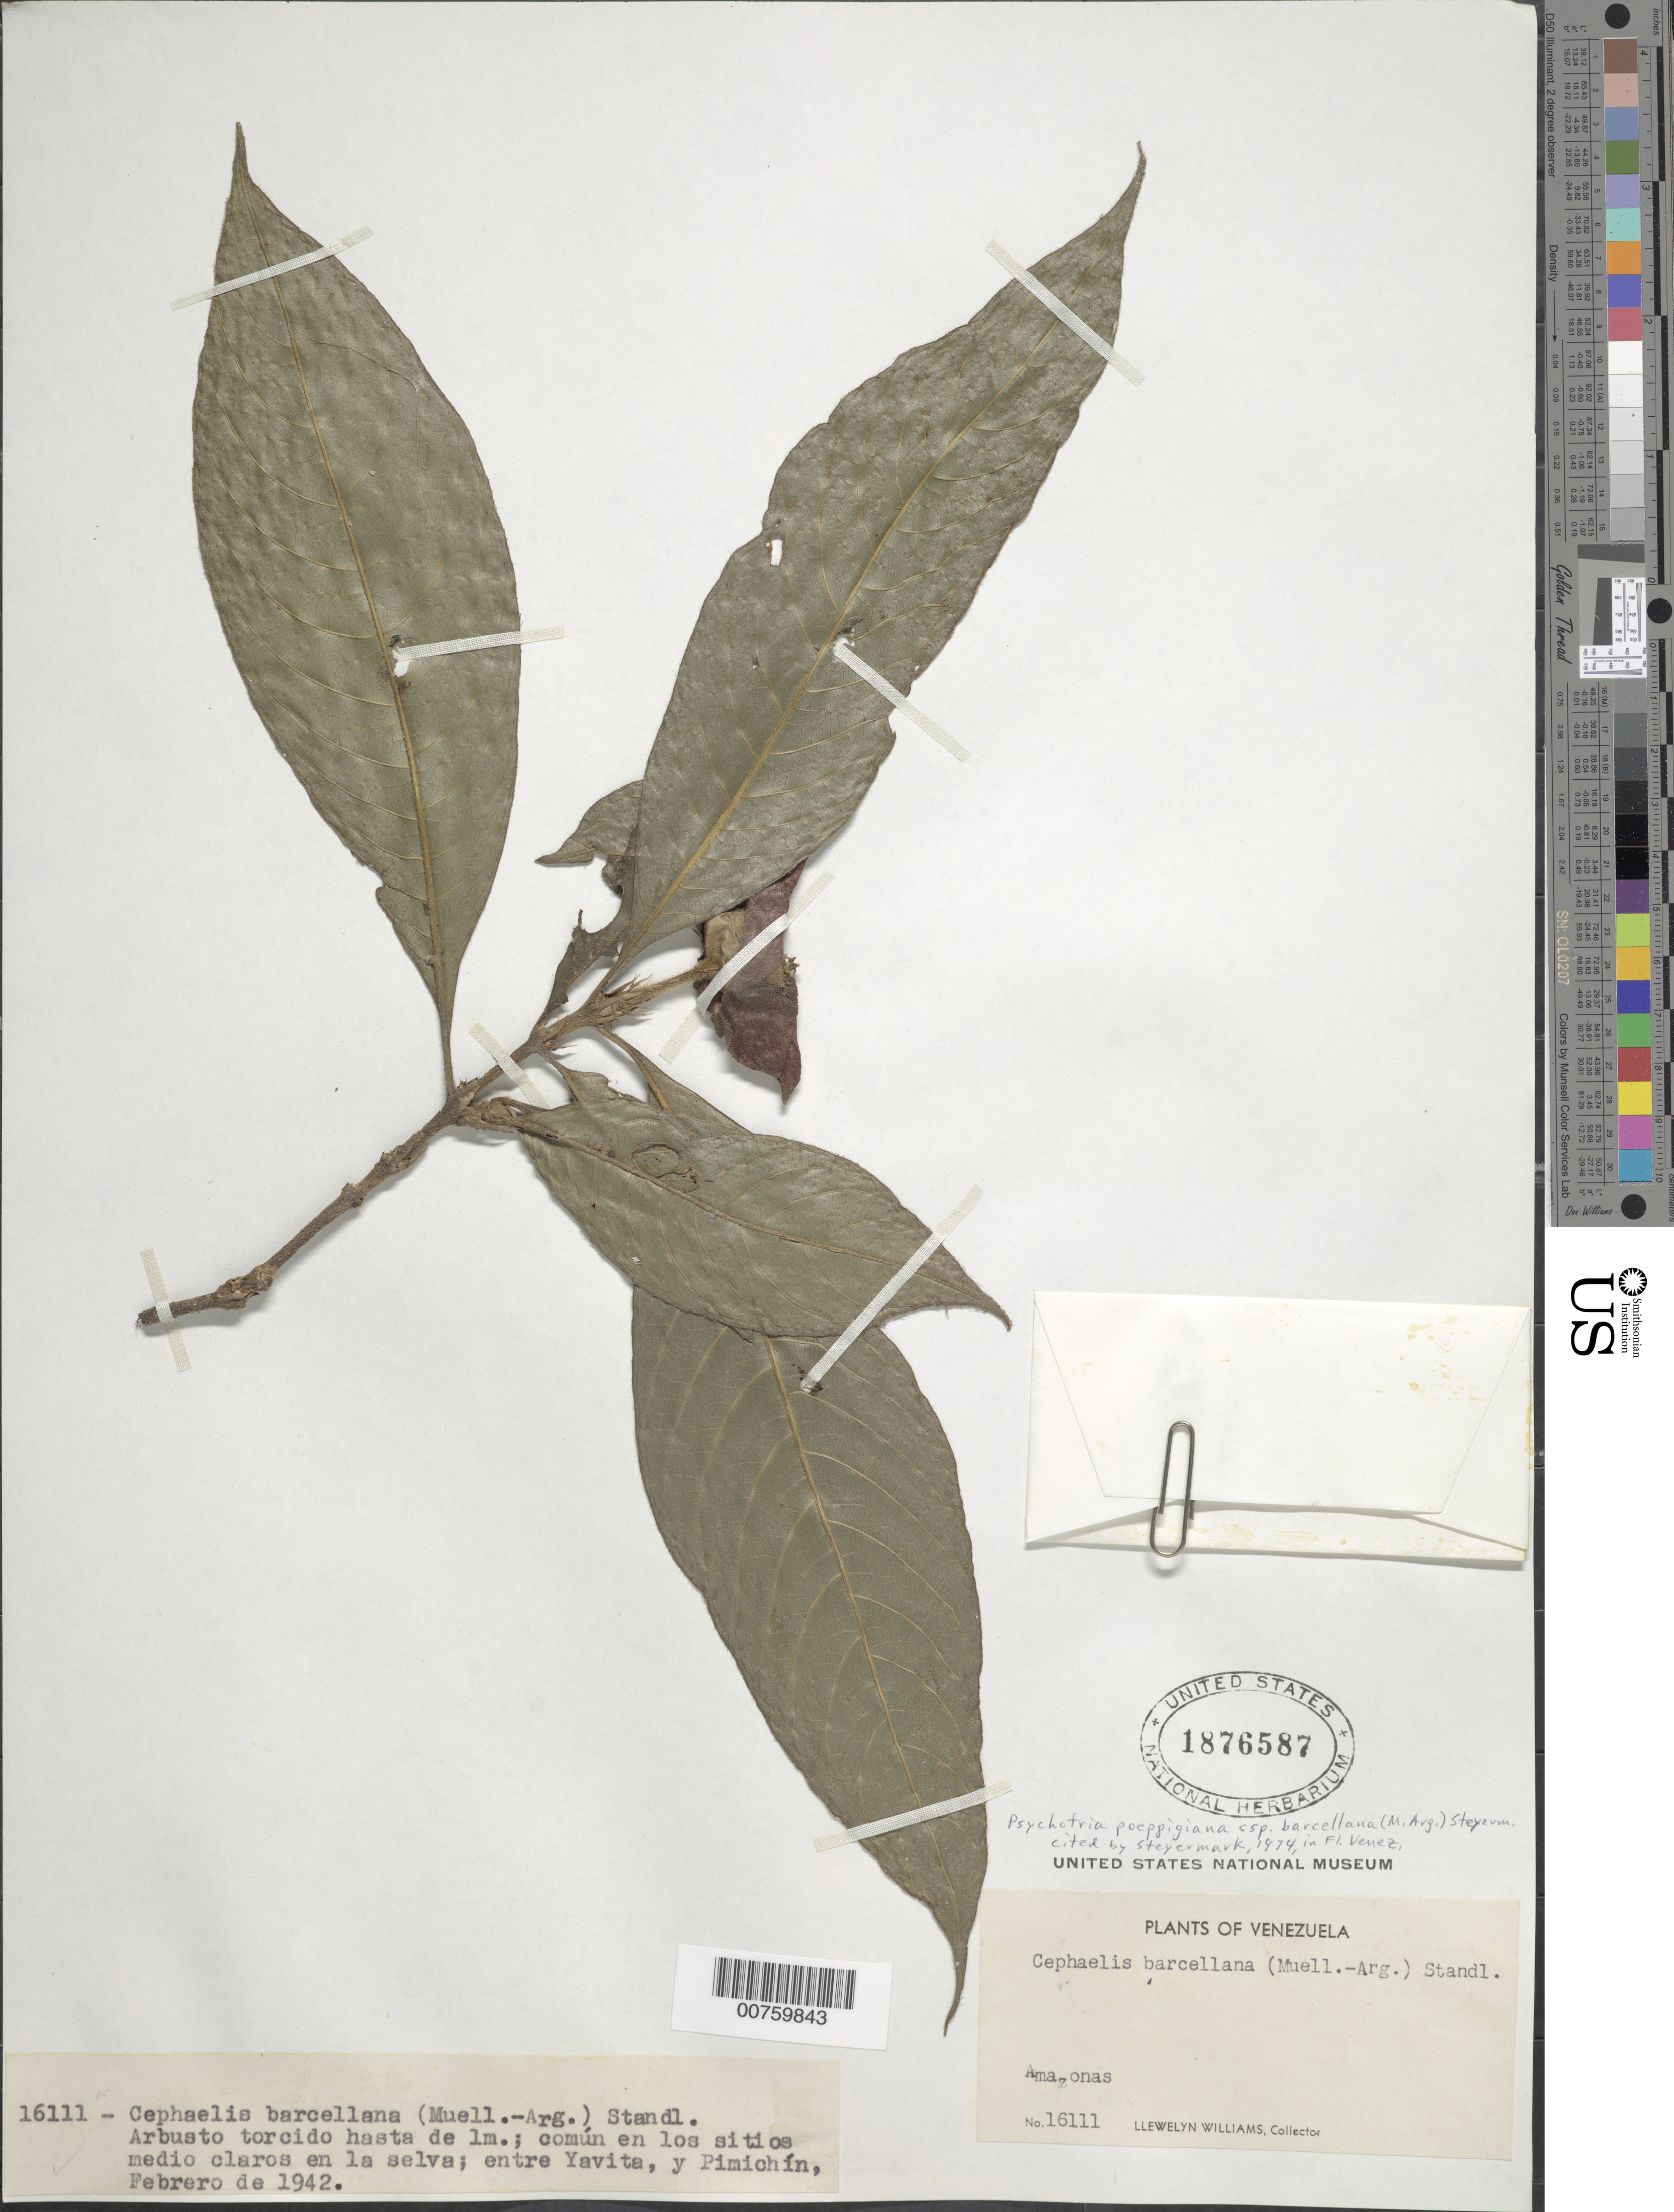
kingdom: Plantae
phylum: Tracheophyta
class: Magnoliopsida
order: Gentianales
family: Rubiaceae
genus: Psychotria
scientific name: Psychotria poeppigiana subsp. barcellana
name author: (Müll. Arg.) Steyerm.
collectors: Ll. Williams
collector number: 16111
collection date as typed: Feb-42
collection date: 1942-02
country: Venezuela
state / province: Amazonas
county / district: Maroa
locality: Yavita to Pimichín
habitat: Sitios medio claros en la selva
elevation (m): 128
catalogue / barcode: US 1876587